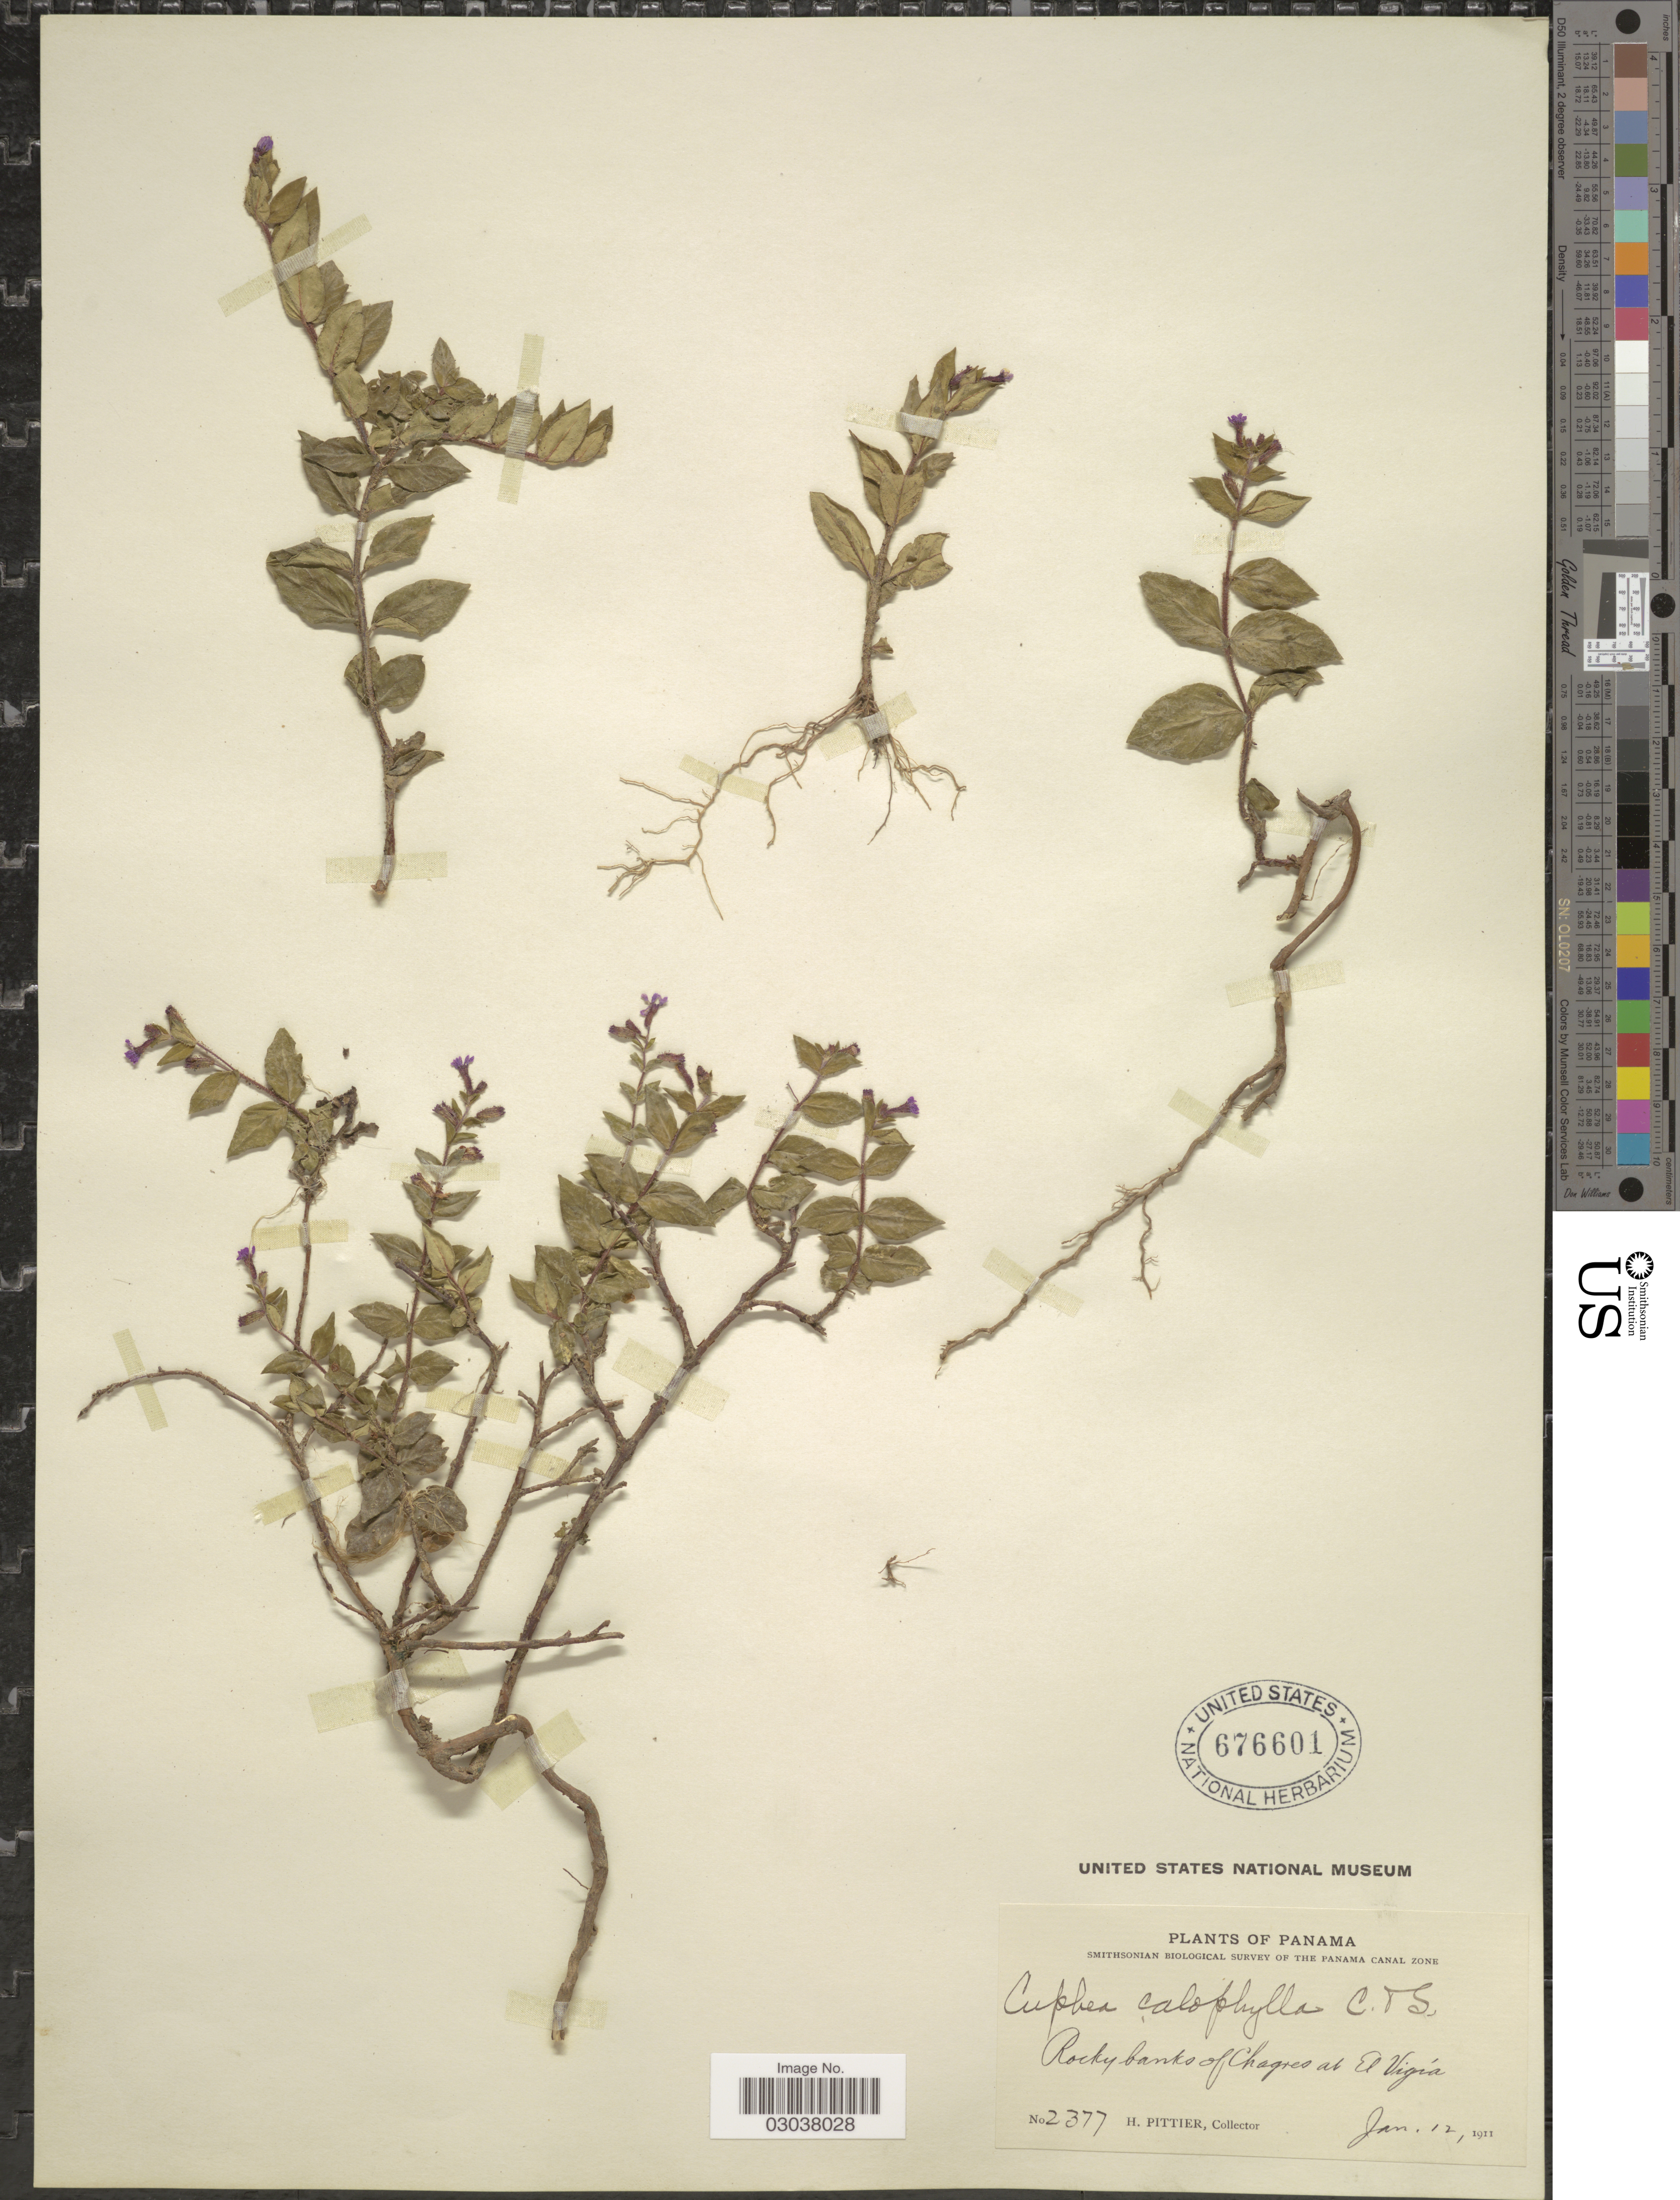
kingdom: Plantae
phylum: Tracheophyta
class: Magnoliopsida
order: Myrtales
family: Lythraceae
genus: Cuphea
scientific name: Cuphea calophylla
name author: Cham. & Schltdl.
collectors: H. F. Pittier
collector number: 2377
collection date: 1911-01-12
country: Panama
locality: Rocky banks of Chagres at El Vigía.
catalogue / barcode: US 676601